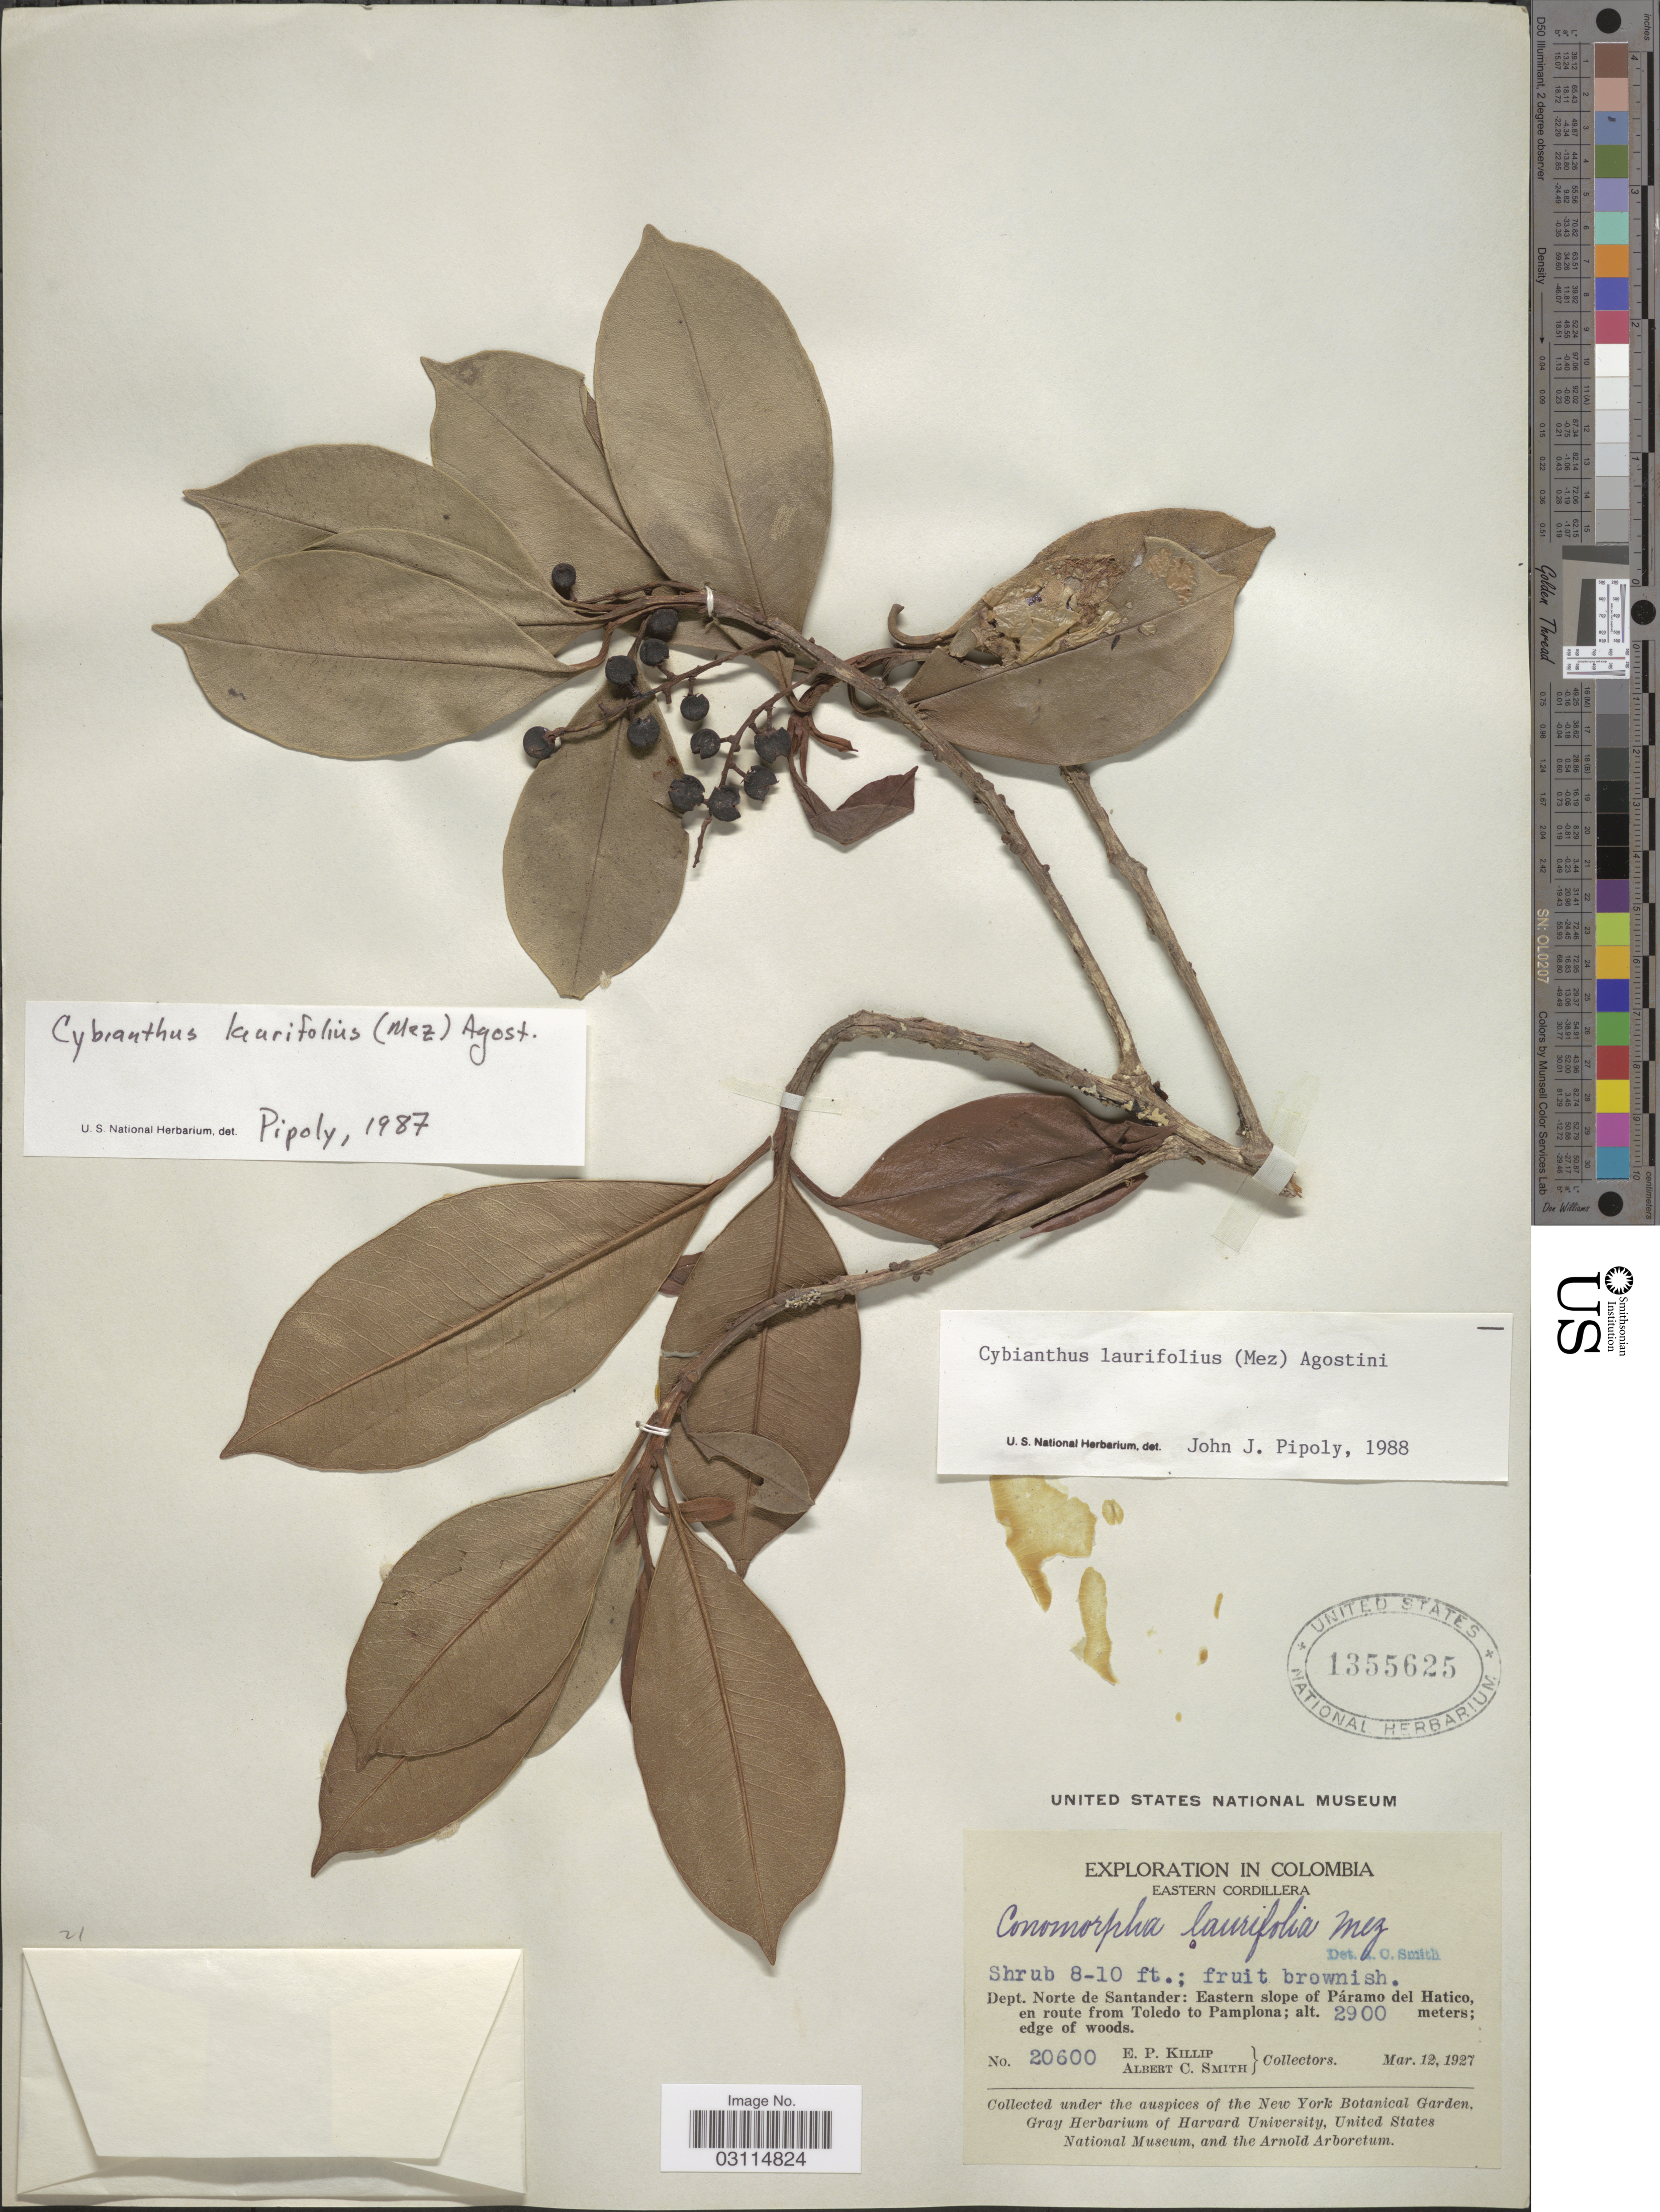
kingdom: Plantae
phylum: Tracheophyta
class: Magnoliopsida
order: Ericales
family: Primulaceae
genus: Cybianthus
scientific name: Cybianthus laurifolius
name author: (Mez) G. Agostini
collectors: E. P. Killip & A. C. Smith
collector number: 20600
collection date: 1927-03-12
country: Colombia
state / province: Norte de Santander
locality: Eastern Cordillera. Dept. Norte de Santander: Eastern slope of Páramo del Hatico, en route from Toledo to Pamplona.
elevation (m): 2900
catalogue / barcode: US 1355625